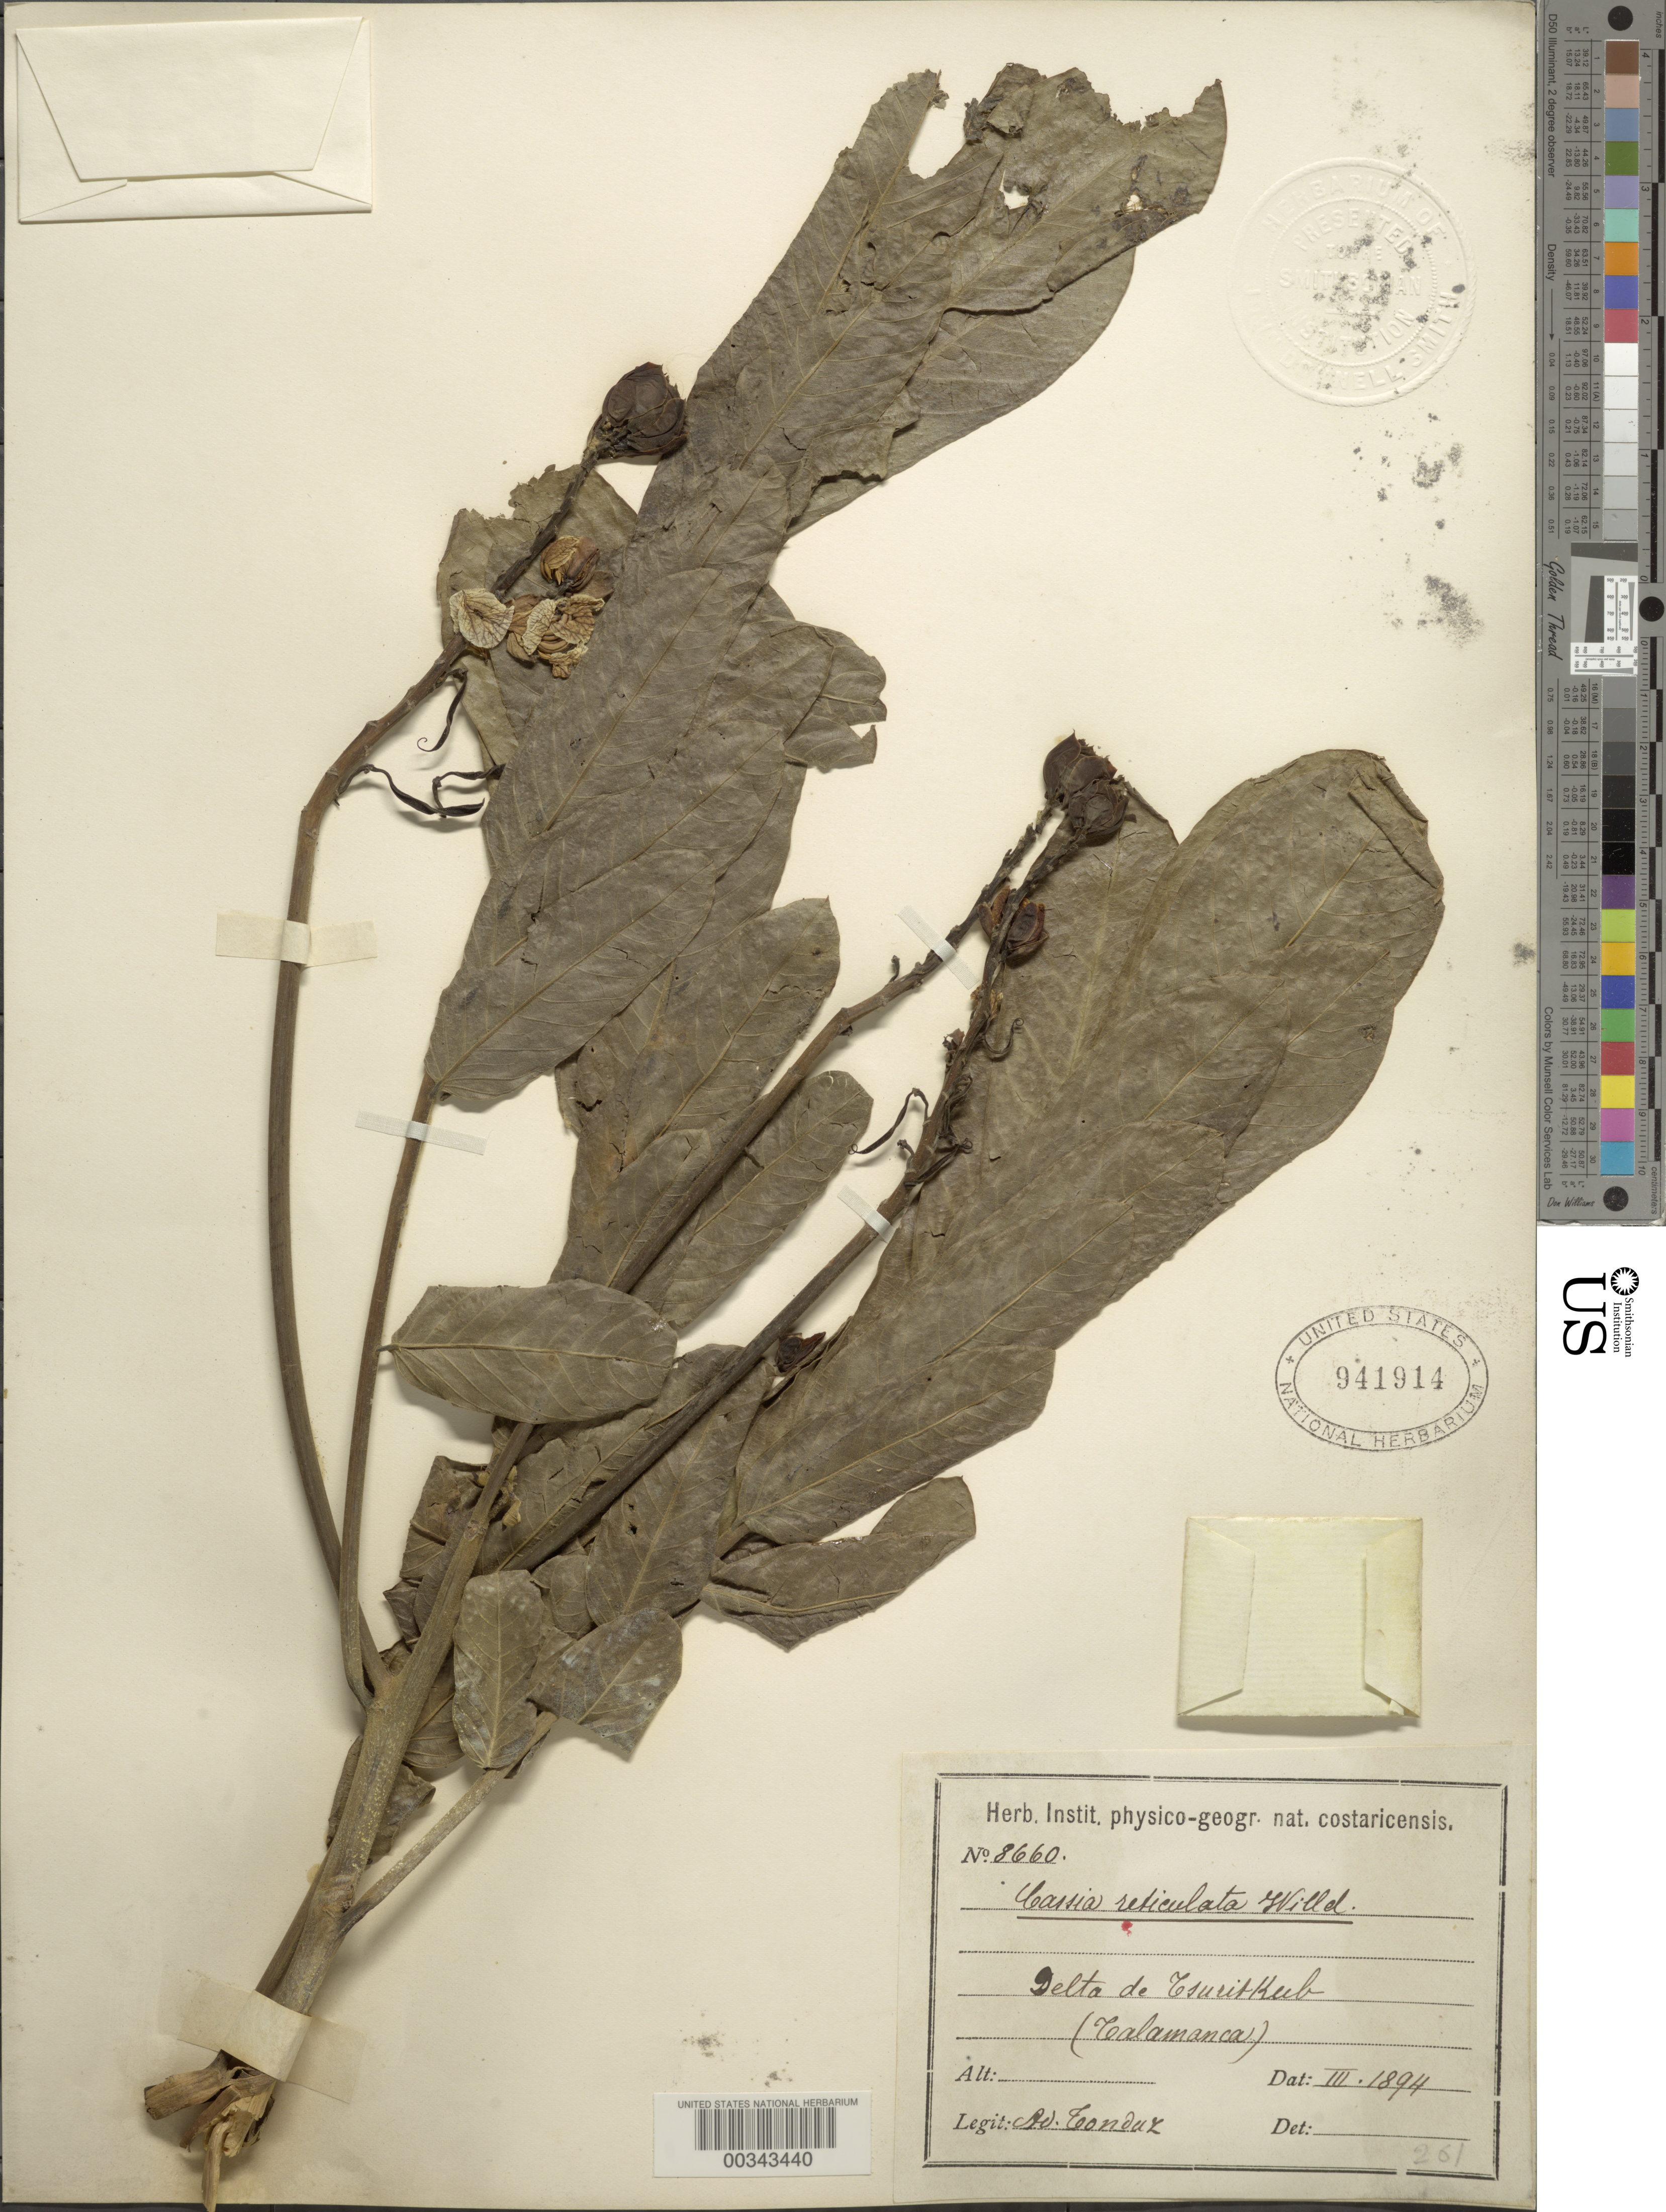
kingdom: Plantae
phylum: Tracheophyta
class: Magnoliopsida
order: Fabales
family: Fabaceae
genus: Senna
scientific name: Senna reticulata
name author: (Willd.) H.S. Irwin & Barneby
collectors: A. Tonduz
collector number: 8660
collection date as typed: Mar 1894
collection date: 1894-03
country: Costa Rica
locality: Talamanca, delta of Tsuritkub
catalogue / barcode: US 941914